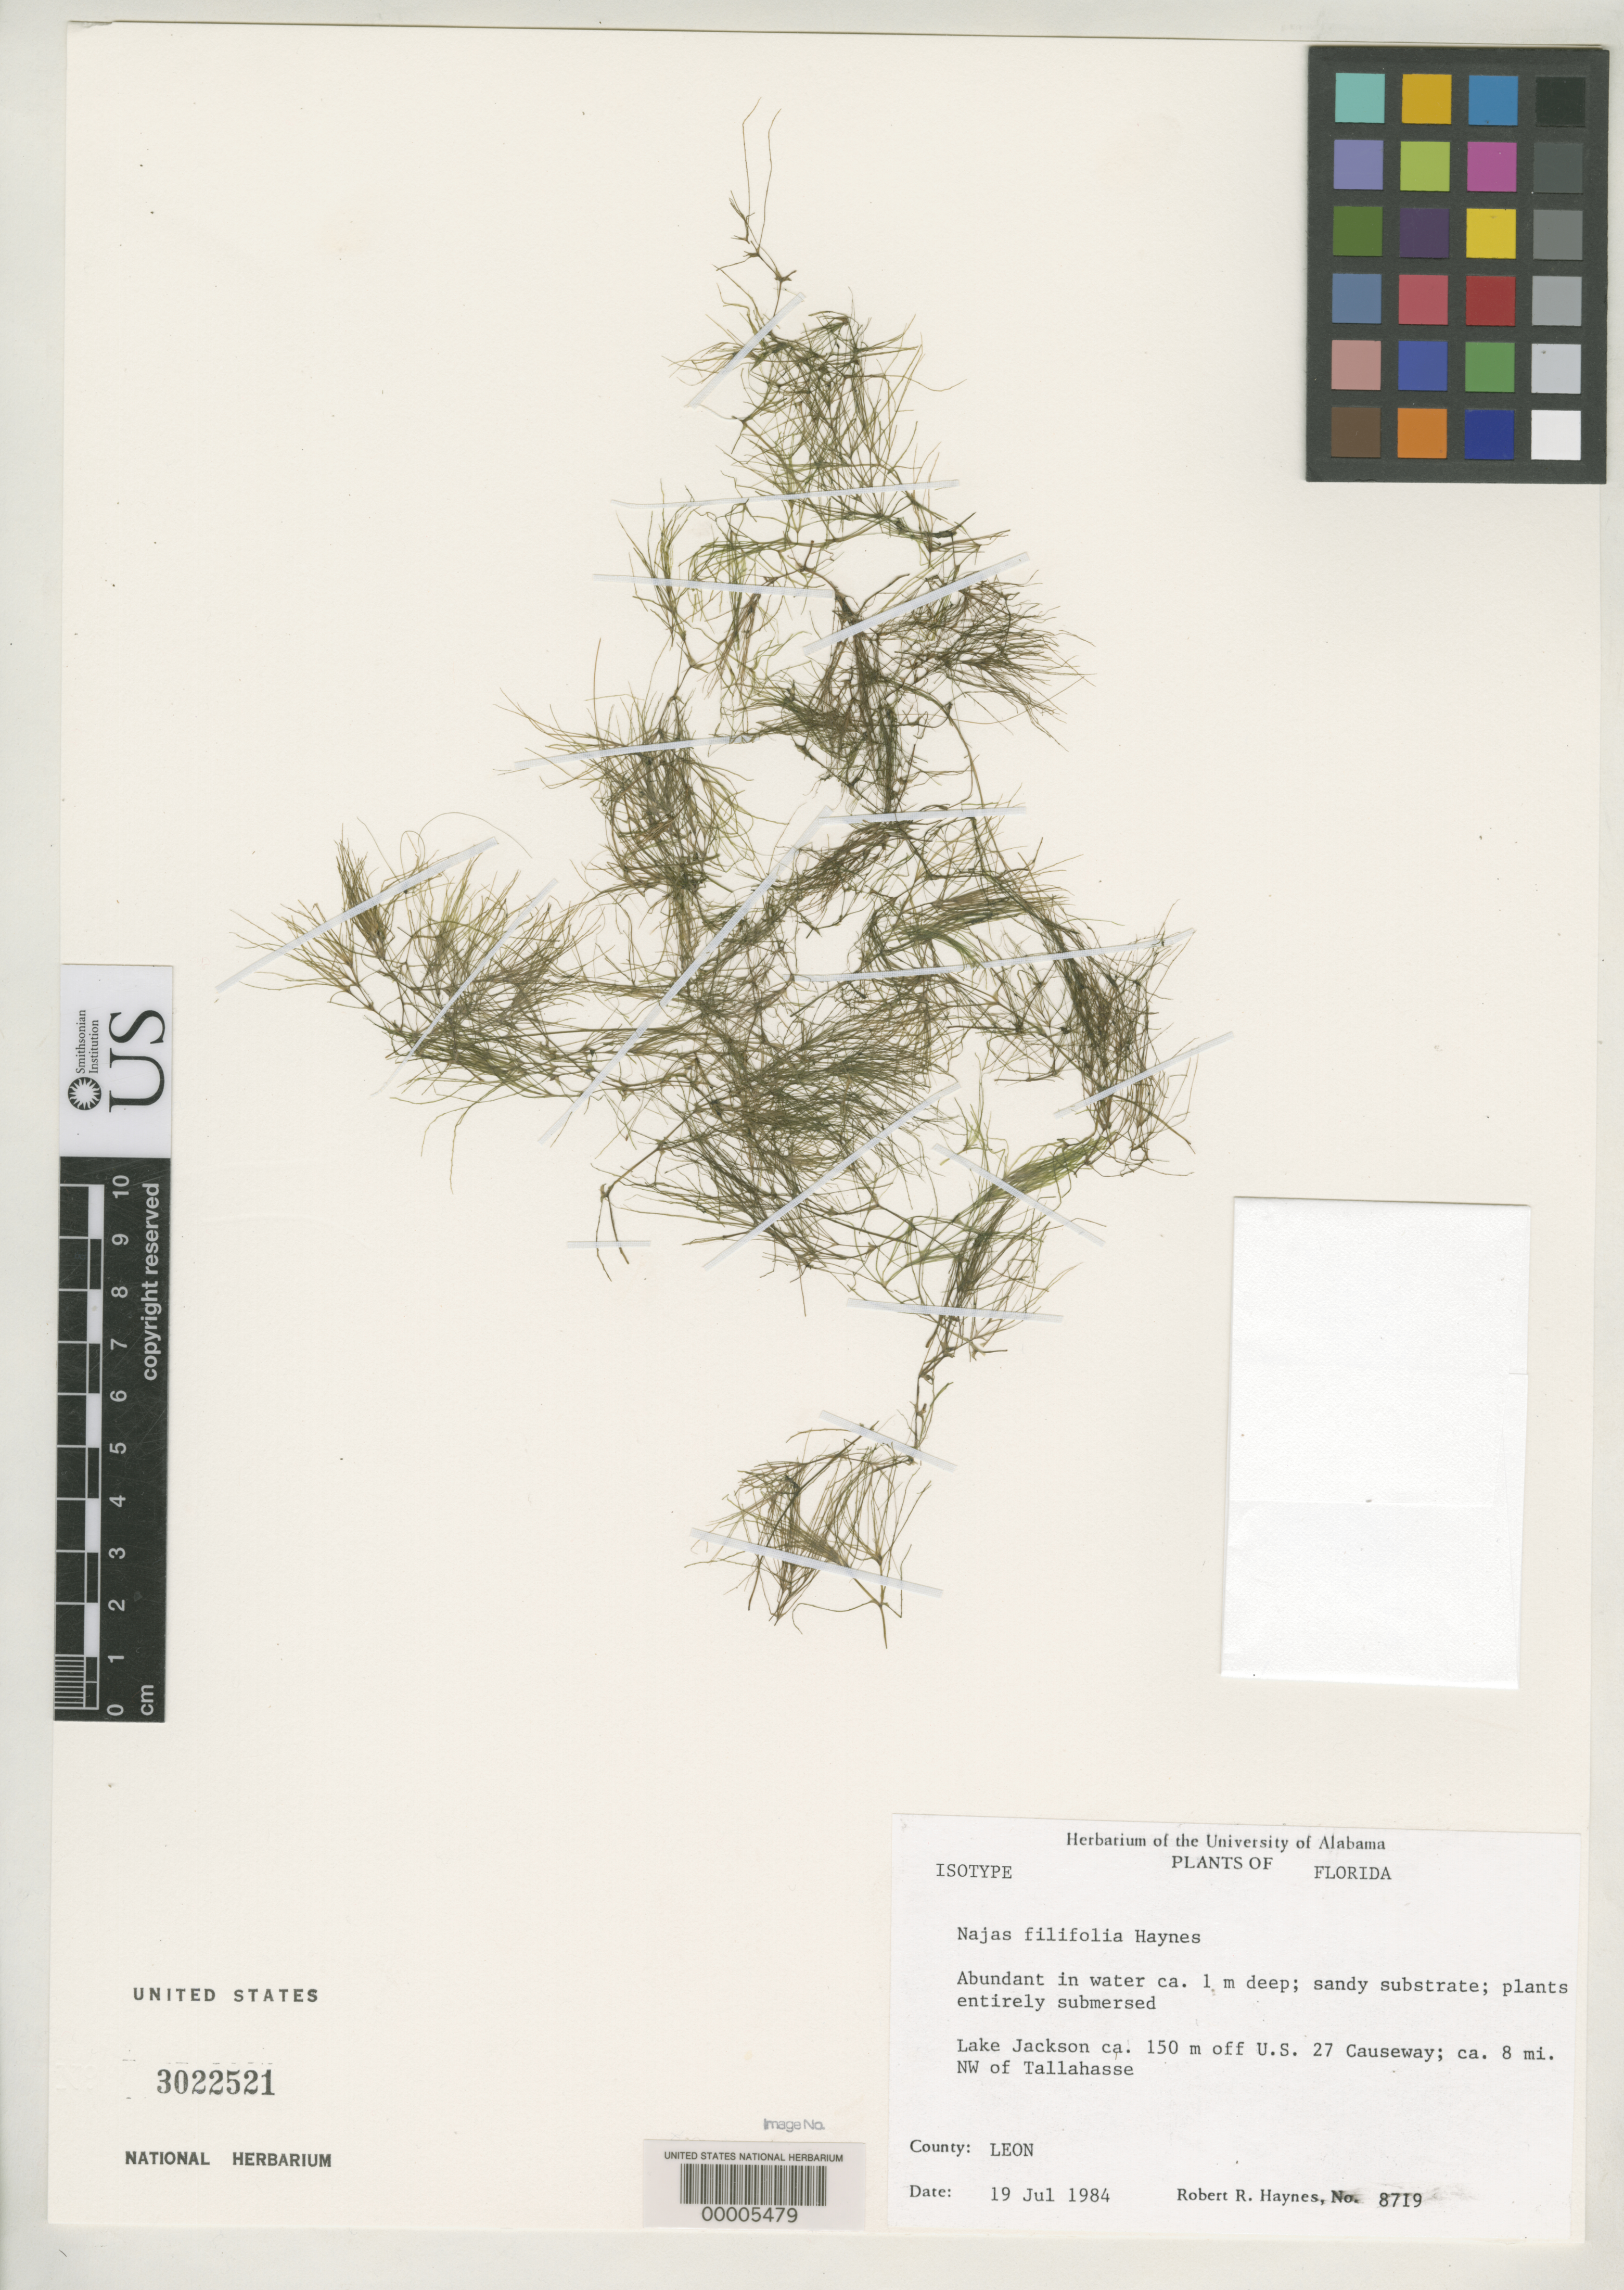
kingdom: Plantae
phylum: Tracheophyta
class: Liliopsida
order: Alismatales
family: Hydrocharitaceae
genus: Najas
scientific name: Najas filifolia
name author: R.R. Haynes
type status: Isotype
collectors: R. R. Haynes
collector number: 8719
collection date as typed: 19 Jul 1984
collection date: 1984-07-19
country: United States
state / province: Florida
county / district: Leon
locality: Lake Jackson, ca. 8 mi. NW of Tallahassee.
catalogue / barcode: US 3022521